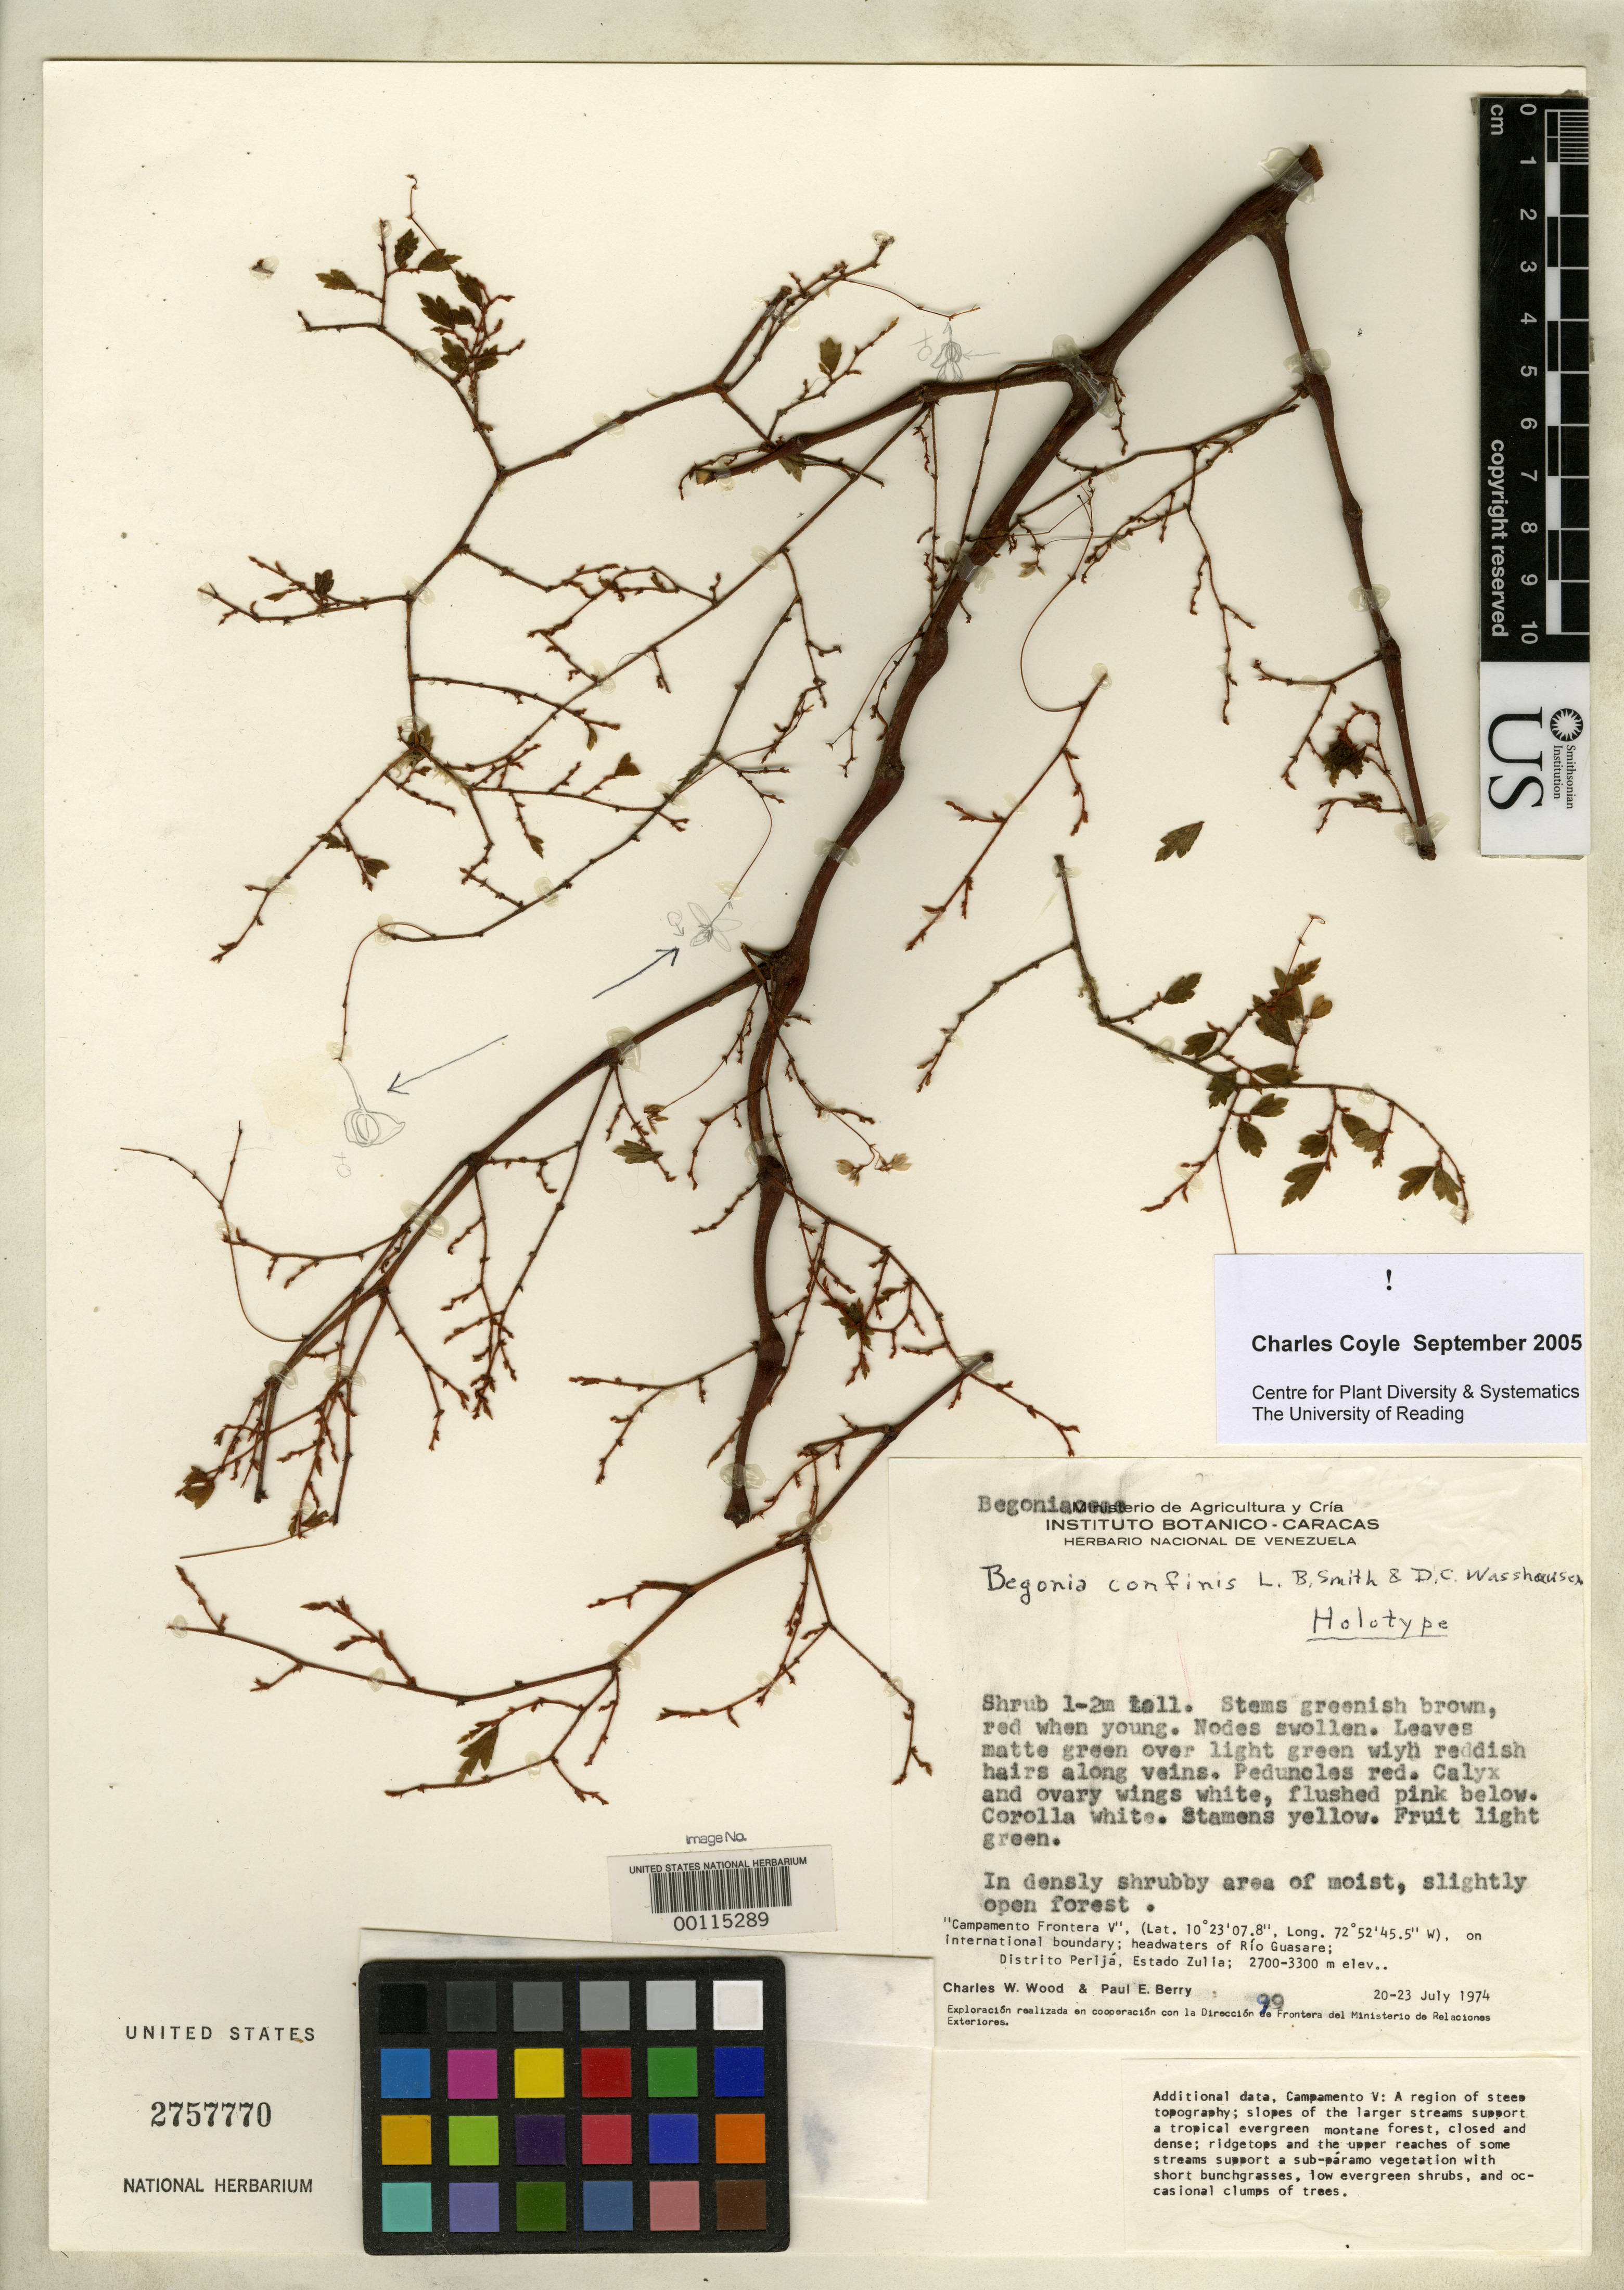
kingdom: Plantae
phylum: Tracheophyta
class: Magnoliopsida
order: Cucurbitales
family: Begoniaceae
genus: Begonia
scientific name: Begonia confinis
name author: L.B. Sm. & Wassh.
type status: Holotype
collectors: C. Wood & P. E. Berry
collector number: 99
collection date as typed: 20 Jul 1974 to 23 Jul 1974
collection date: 1974-07-20/1974-07-23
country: Venezuela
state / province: Zulia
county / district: Machiques de Perijá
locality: Campamento Frontera V.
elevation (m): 2700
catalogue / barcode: US 2757770